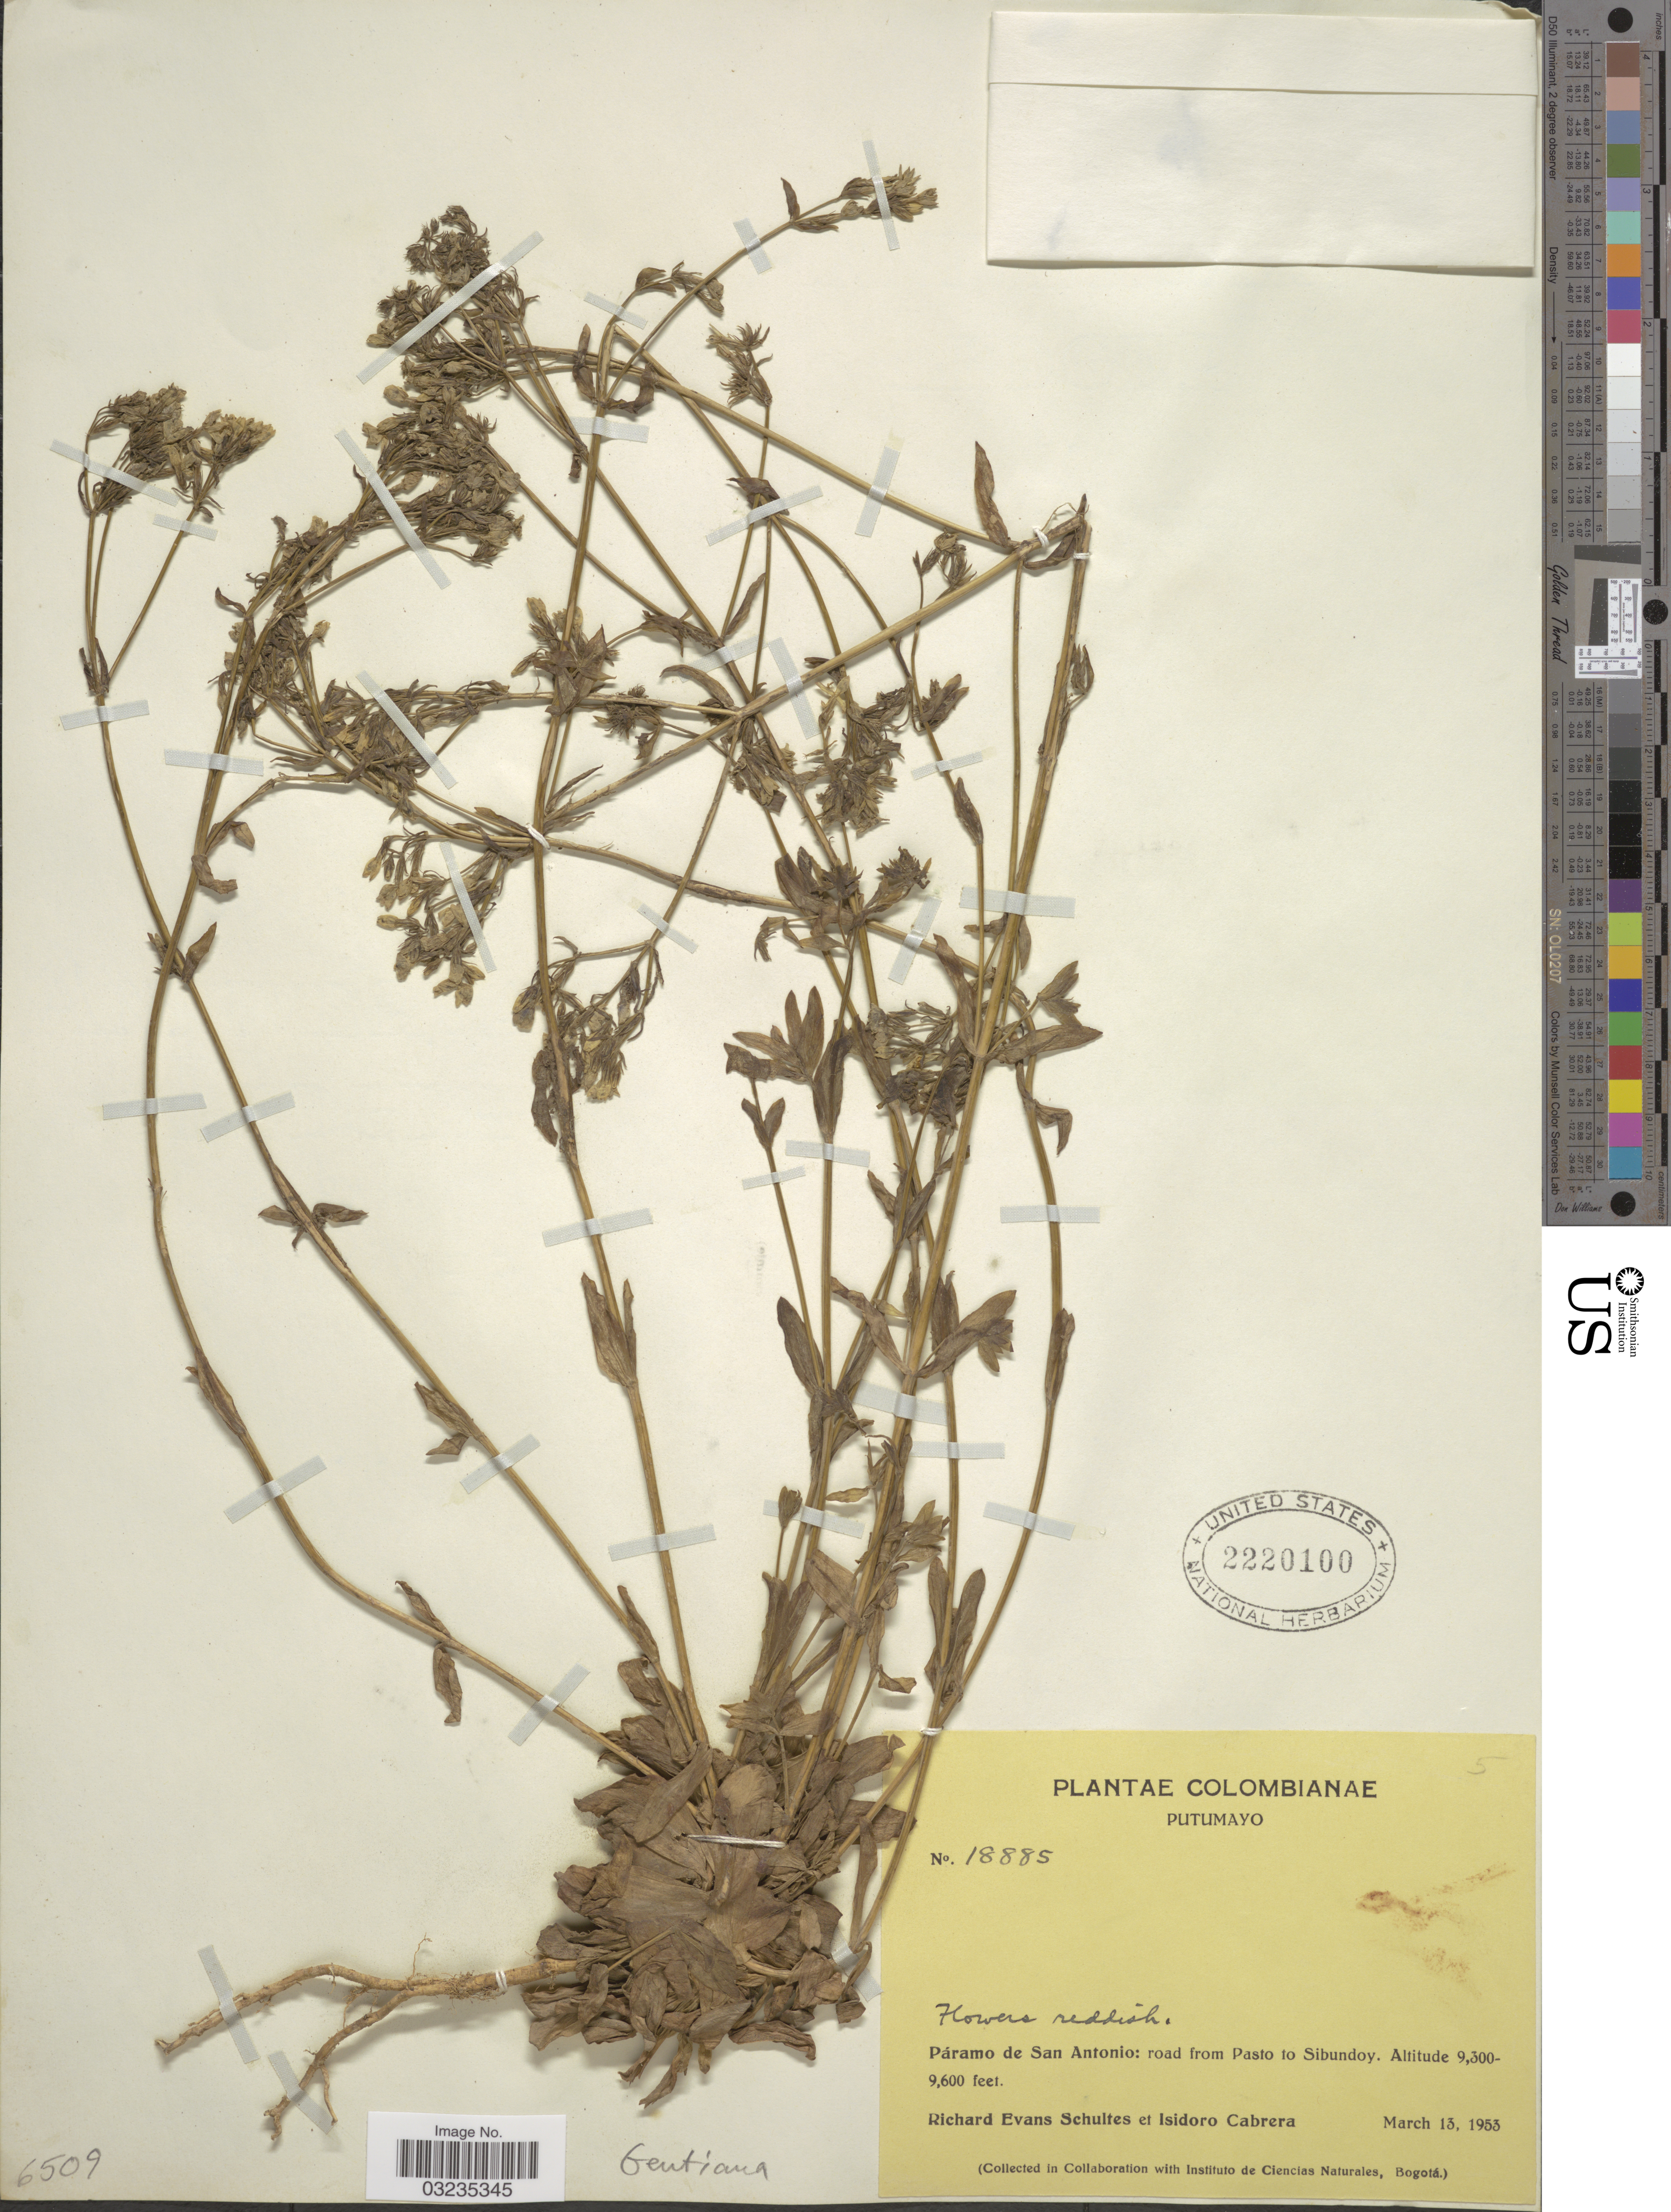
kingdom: Plantae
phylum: Tracheophyta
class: Magnoliopsida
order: Gentianales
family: Gentianaceae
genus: Gentiana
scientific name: Gentiana sp.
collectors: R. E. Schultes & I. Cabrera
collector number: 18885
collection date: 1953-03-13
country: Colombia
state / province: Putumayo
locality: Páramo de San Antonio: road from Pasto to Sibundoy.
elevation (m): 2835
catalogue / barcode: US 2220100